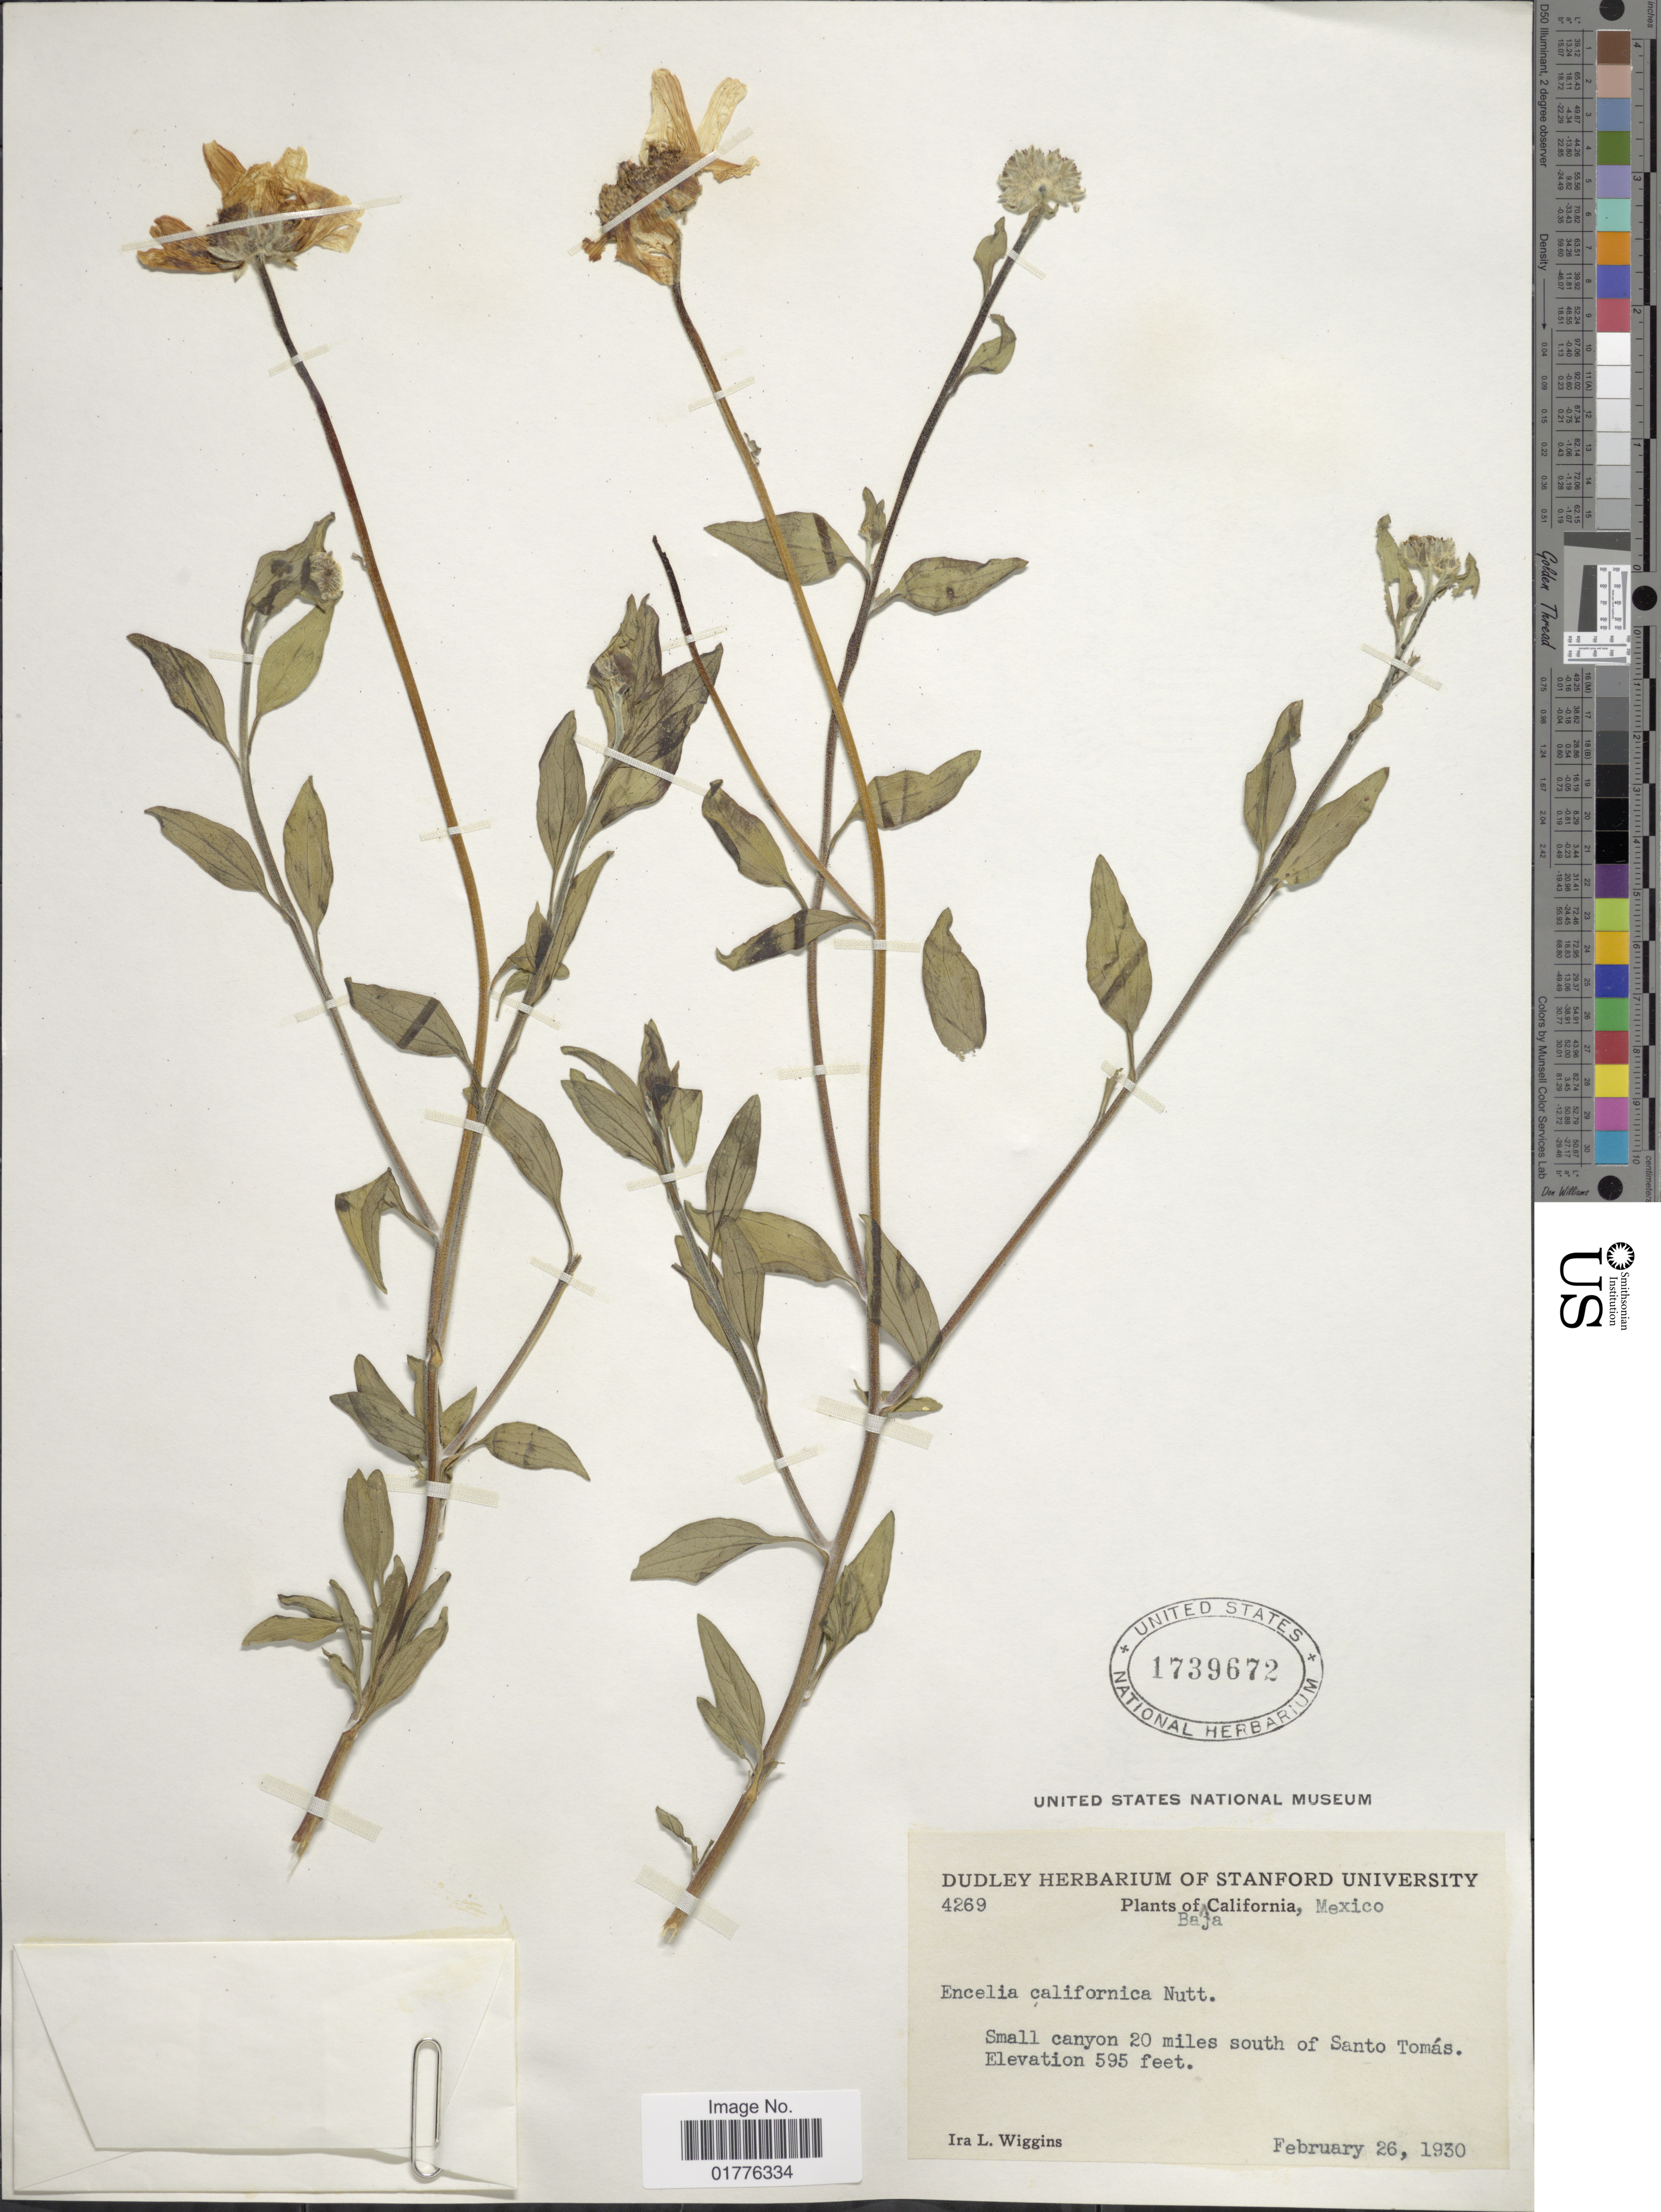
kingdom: Plantae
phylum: Tracheophyta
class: Magnoliopsida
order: Asterales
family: Asteraceae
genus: Encelia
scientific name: Encelia californica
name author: Nutt.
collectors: I. L. Wiggins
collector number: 4269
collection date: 1930-02-26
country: Mexico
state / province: Baja California Sur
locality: Small canyon 20 miles south of Santo Tomas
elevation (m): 181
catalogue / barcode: US 1739672